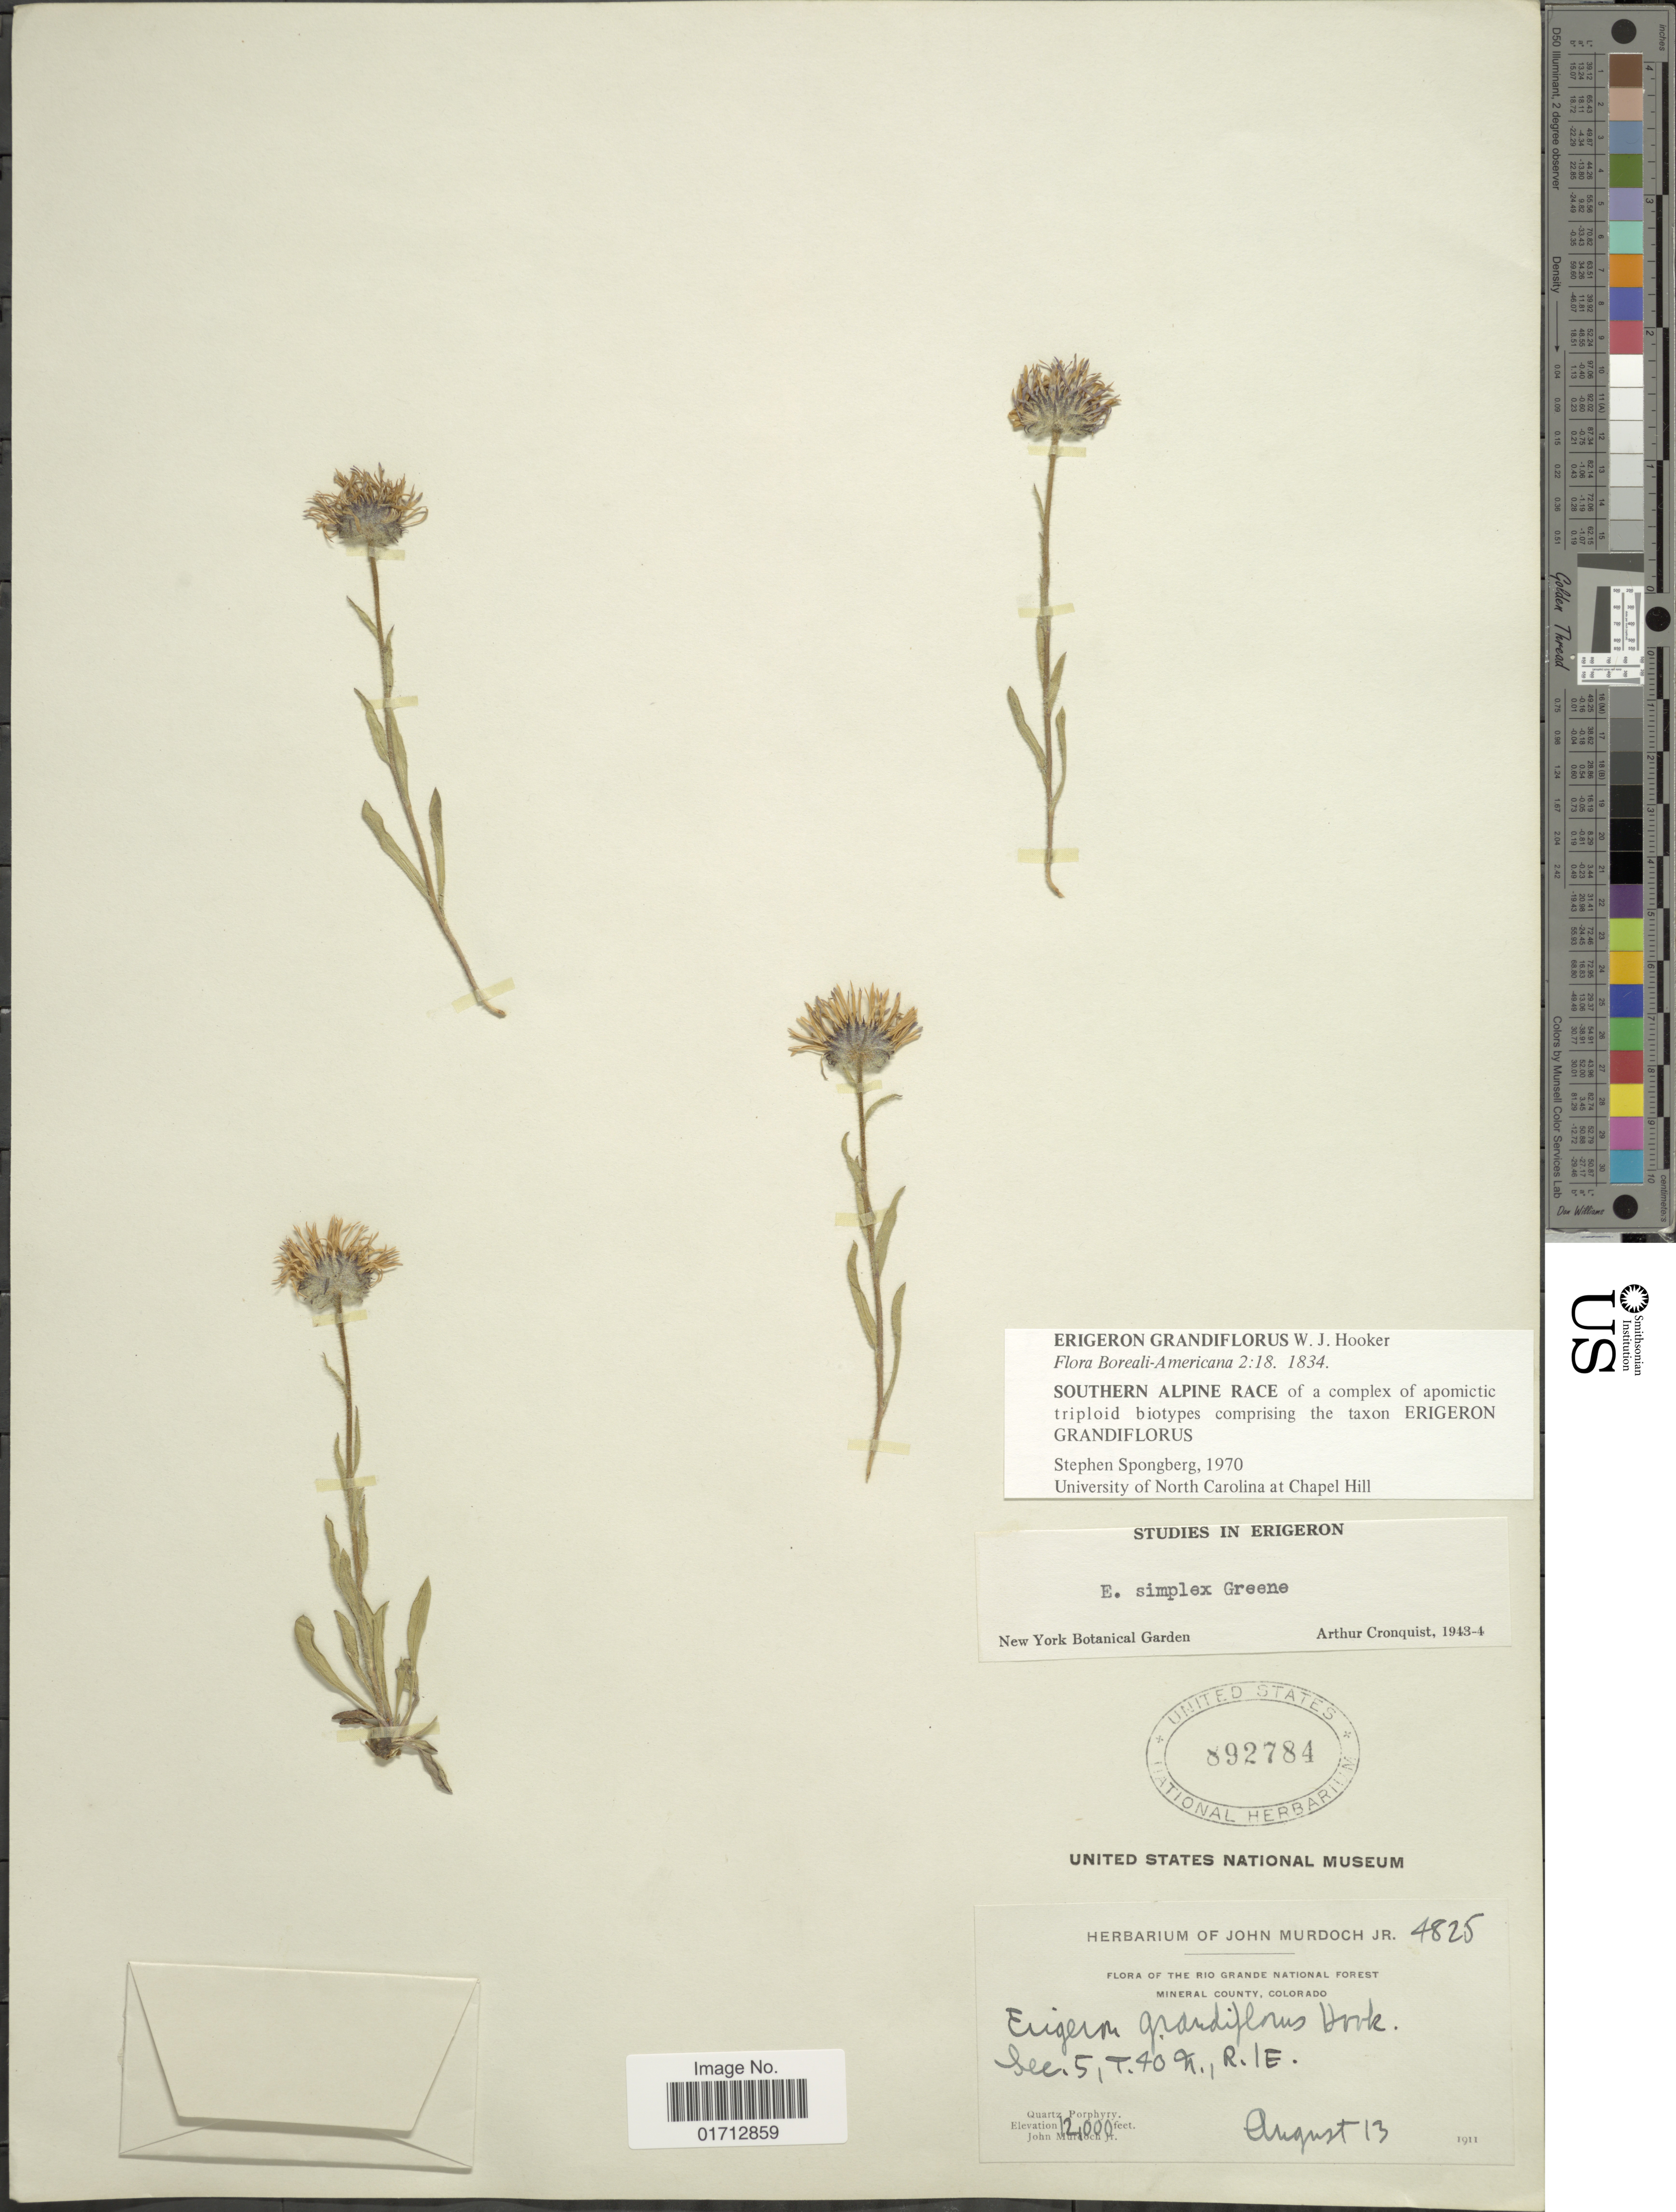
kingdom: Plantae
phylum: Tracheophyta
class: Magnoliopsida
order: Asterales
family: Asteraceae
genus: Erigeron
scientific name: Erigeron grandiflorus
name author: Hook.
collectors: J. Murdoch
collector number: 4825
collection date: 1911-08-13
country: United States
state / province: Colorado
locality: The Rio Grande National Forest, Mineral County, Sec.5, T.40N., R.1E.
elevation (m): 3658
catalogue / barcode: US 892784